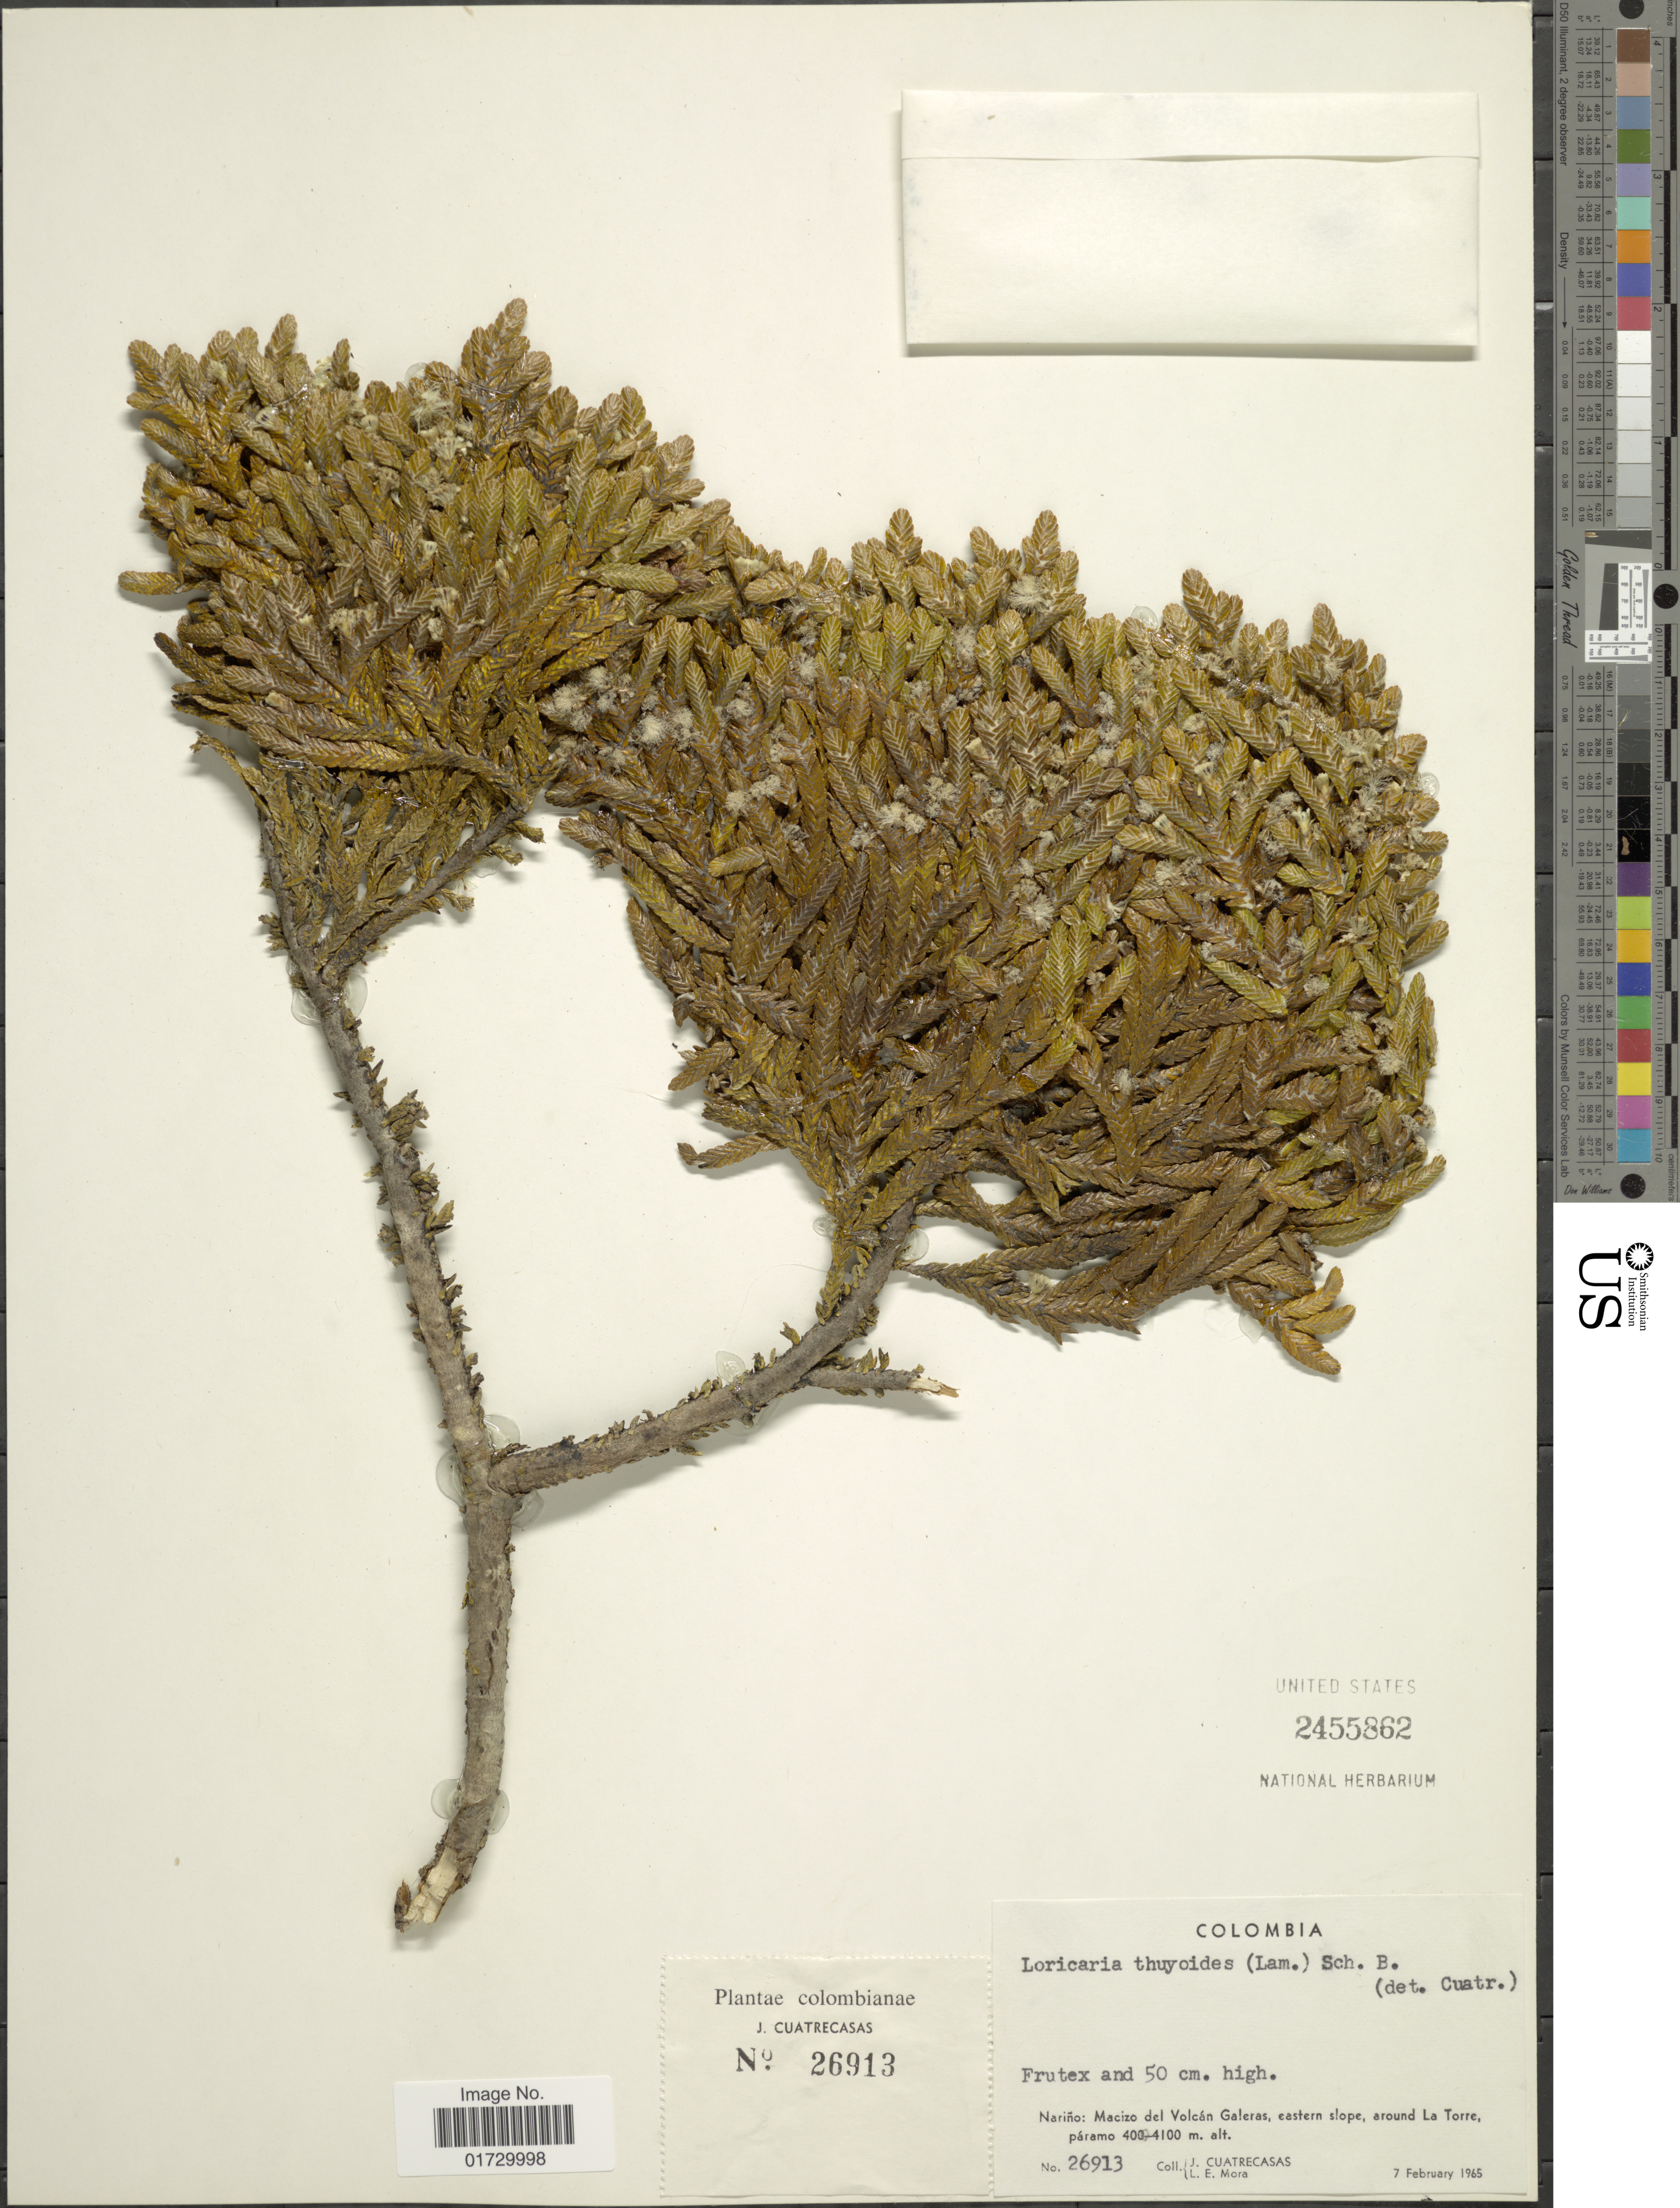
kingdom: Plantae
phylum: Tracheophyta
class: Magnoliopsida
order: Asterales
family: Asteraceae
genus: Loricaria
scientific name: Loricaria thuyoides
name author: (Lam.) Sch. Bip.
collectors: J. Cuatrecasas & L. Mora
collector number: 26913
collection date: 1965-02-07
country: Colombia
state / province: Nariño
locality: Macizo del Volcan Galeras, eastern slope, around La Torre paramo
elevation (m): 4000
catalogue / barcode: US 2455862